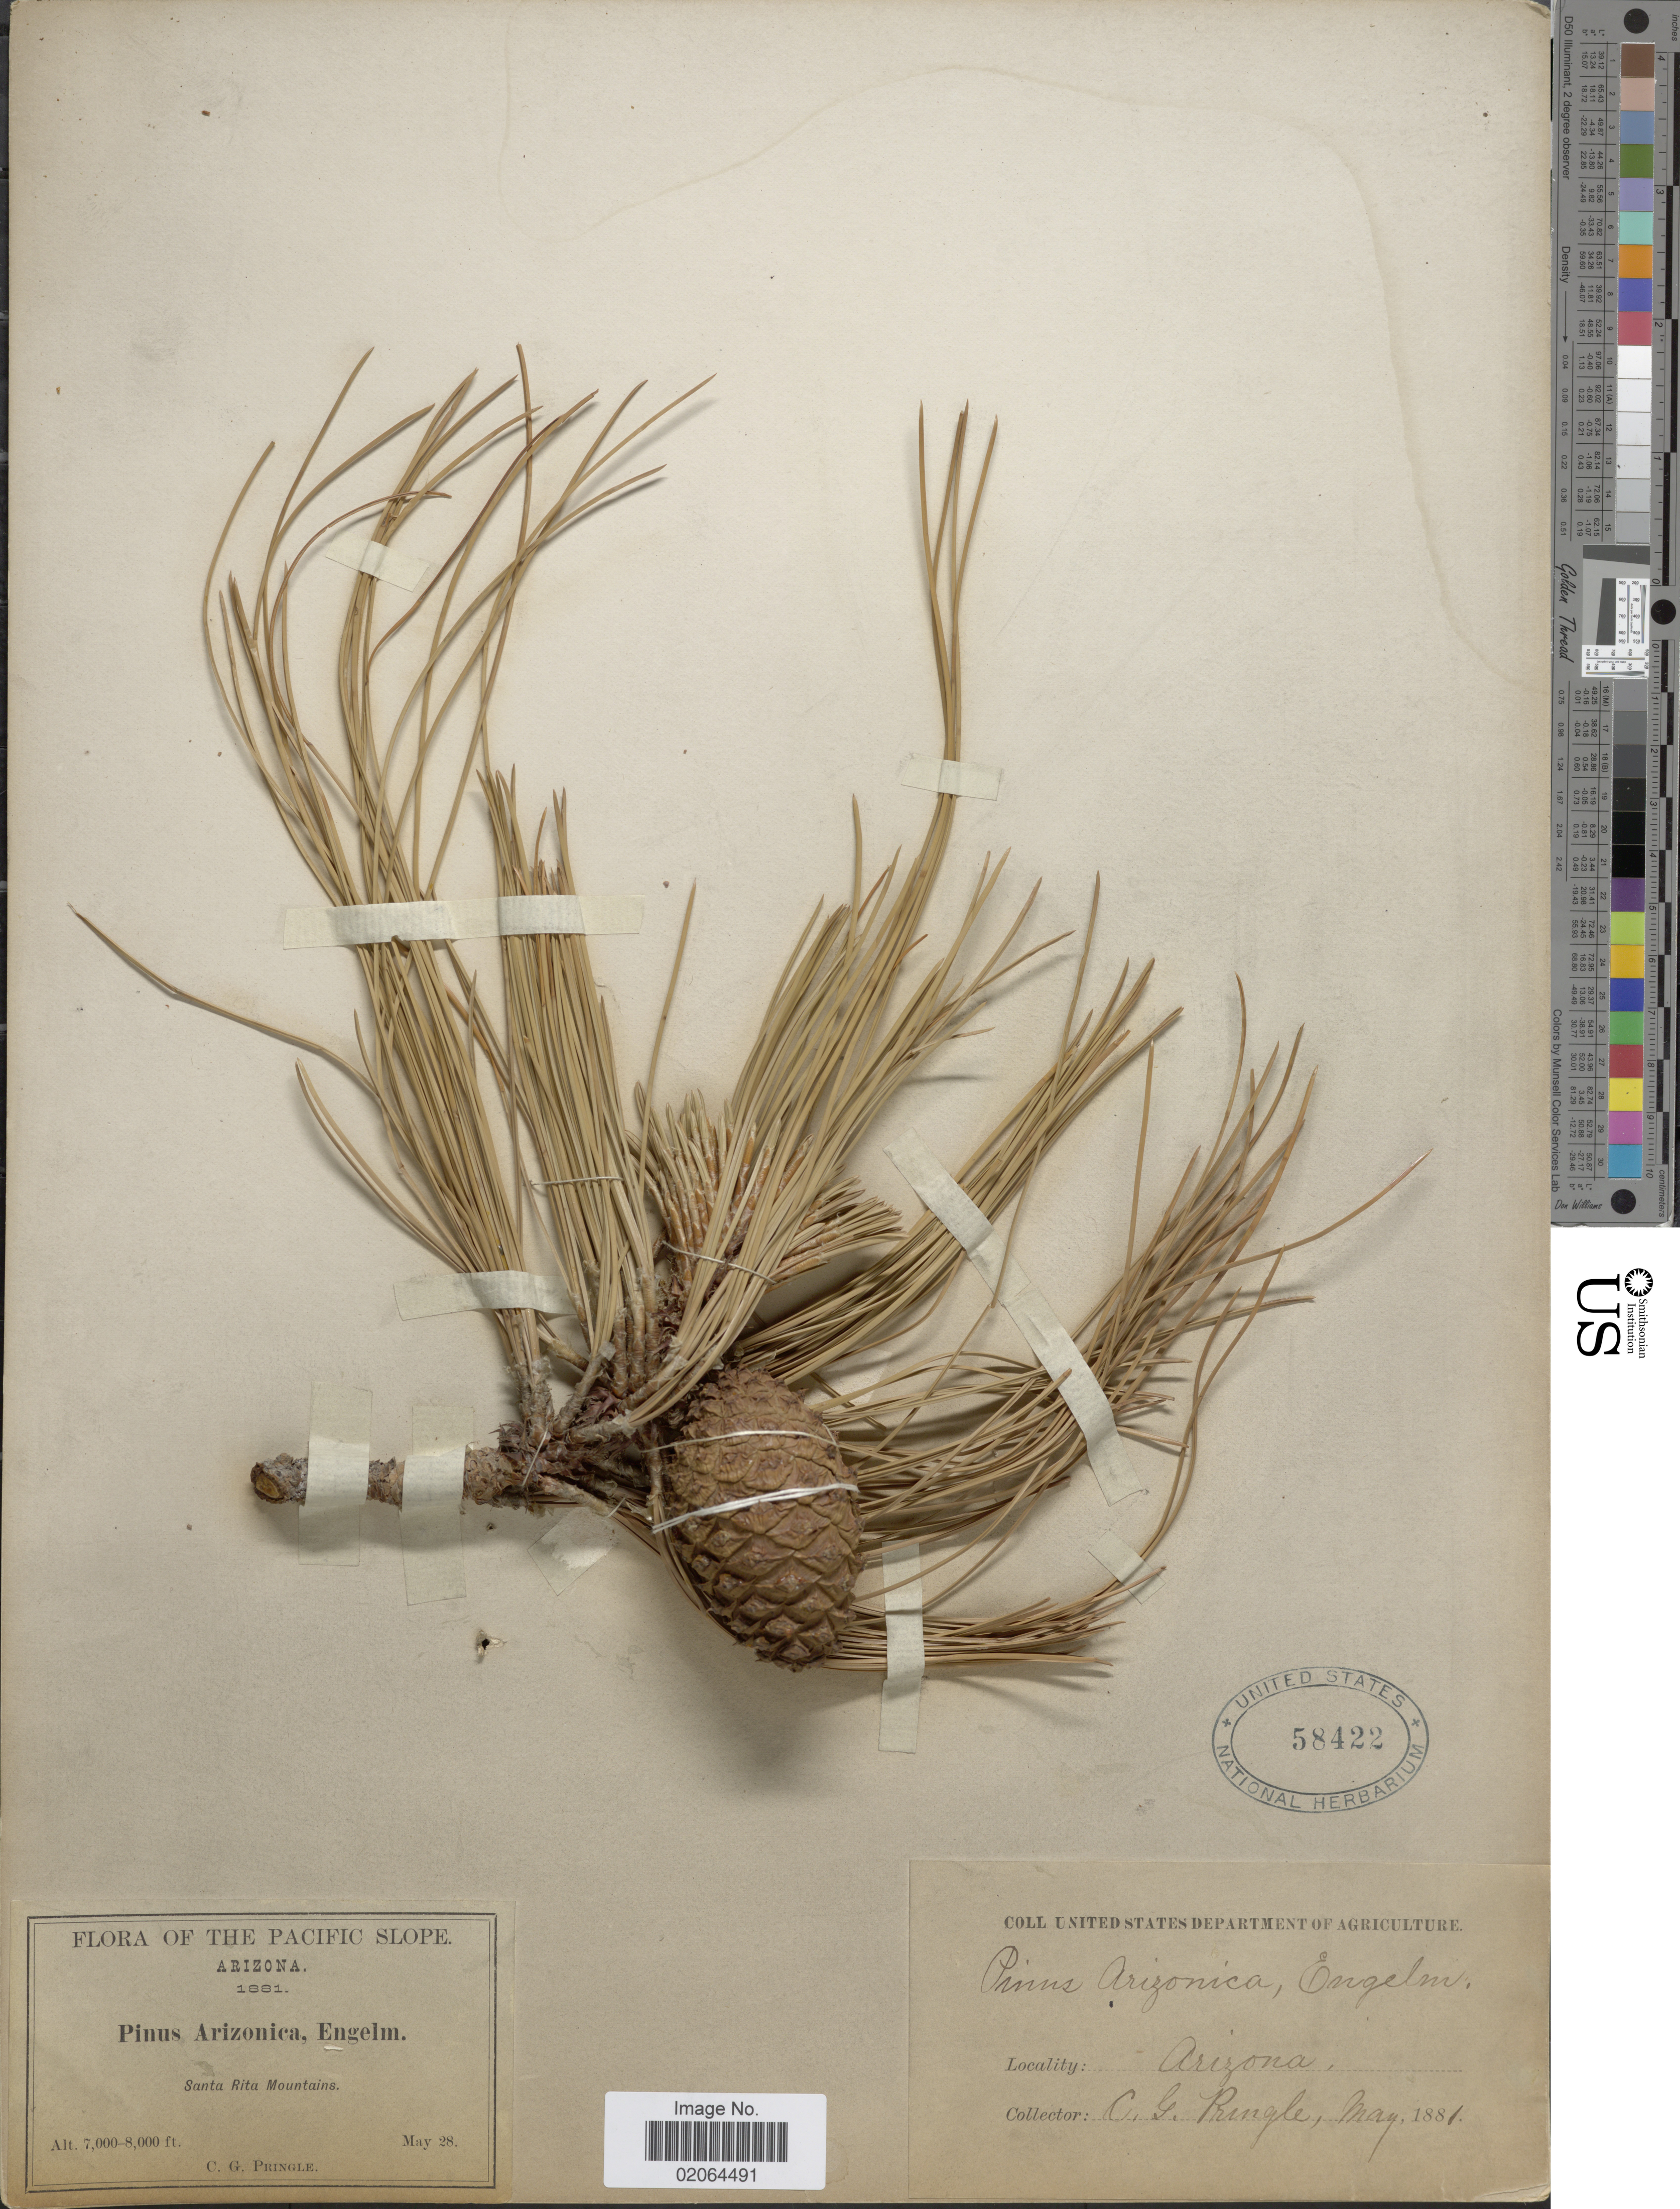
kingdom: Plantae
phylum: Tracheophyta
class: Pinopsida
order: Pinales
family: Pinaceae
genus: Pinus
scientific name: Pinus ponderosa var. arizonica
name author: (Engelm.) Shaw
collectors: C. G. Pringle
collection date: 1881-05-28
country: United States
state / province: Arizona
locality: Arizona. Santa Rita Mountains. Pacific Slope.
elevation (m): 2134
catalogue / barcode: US 58422